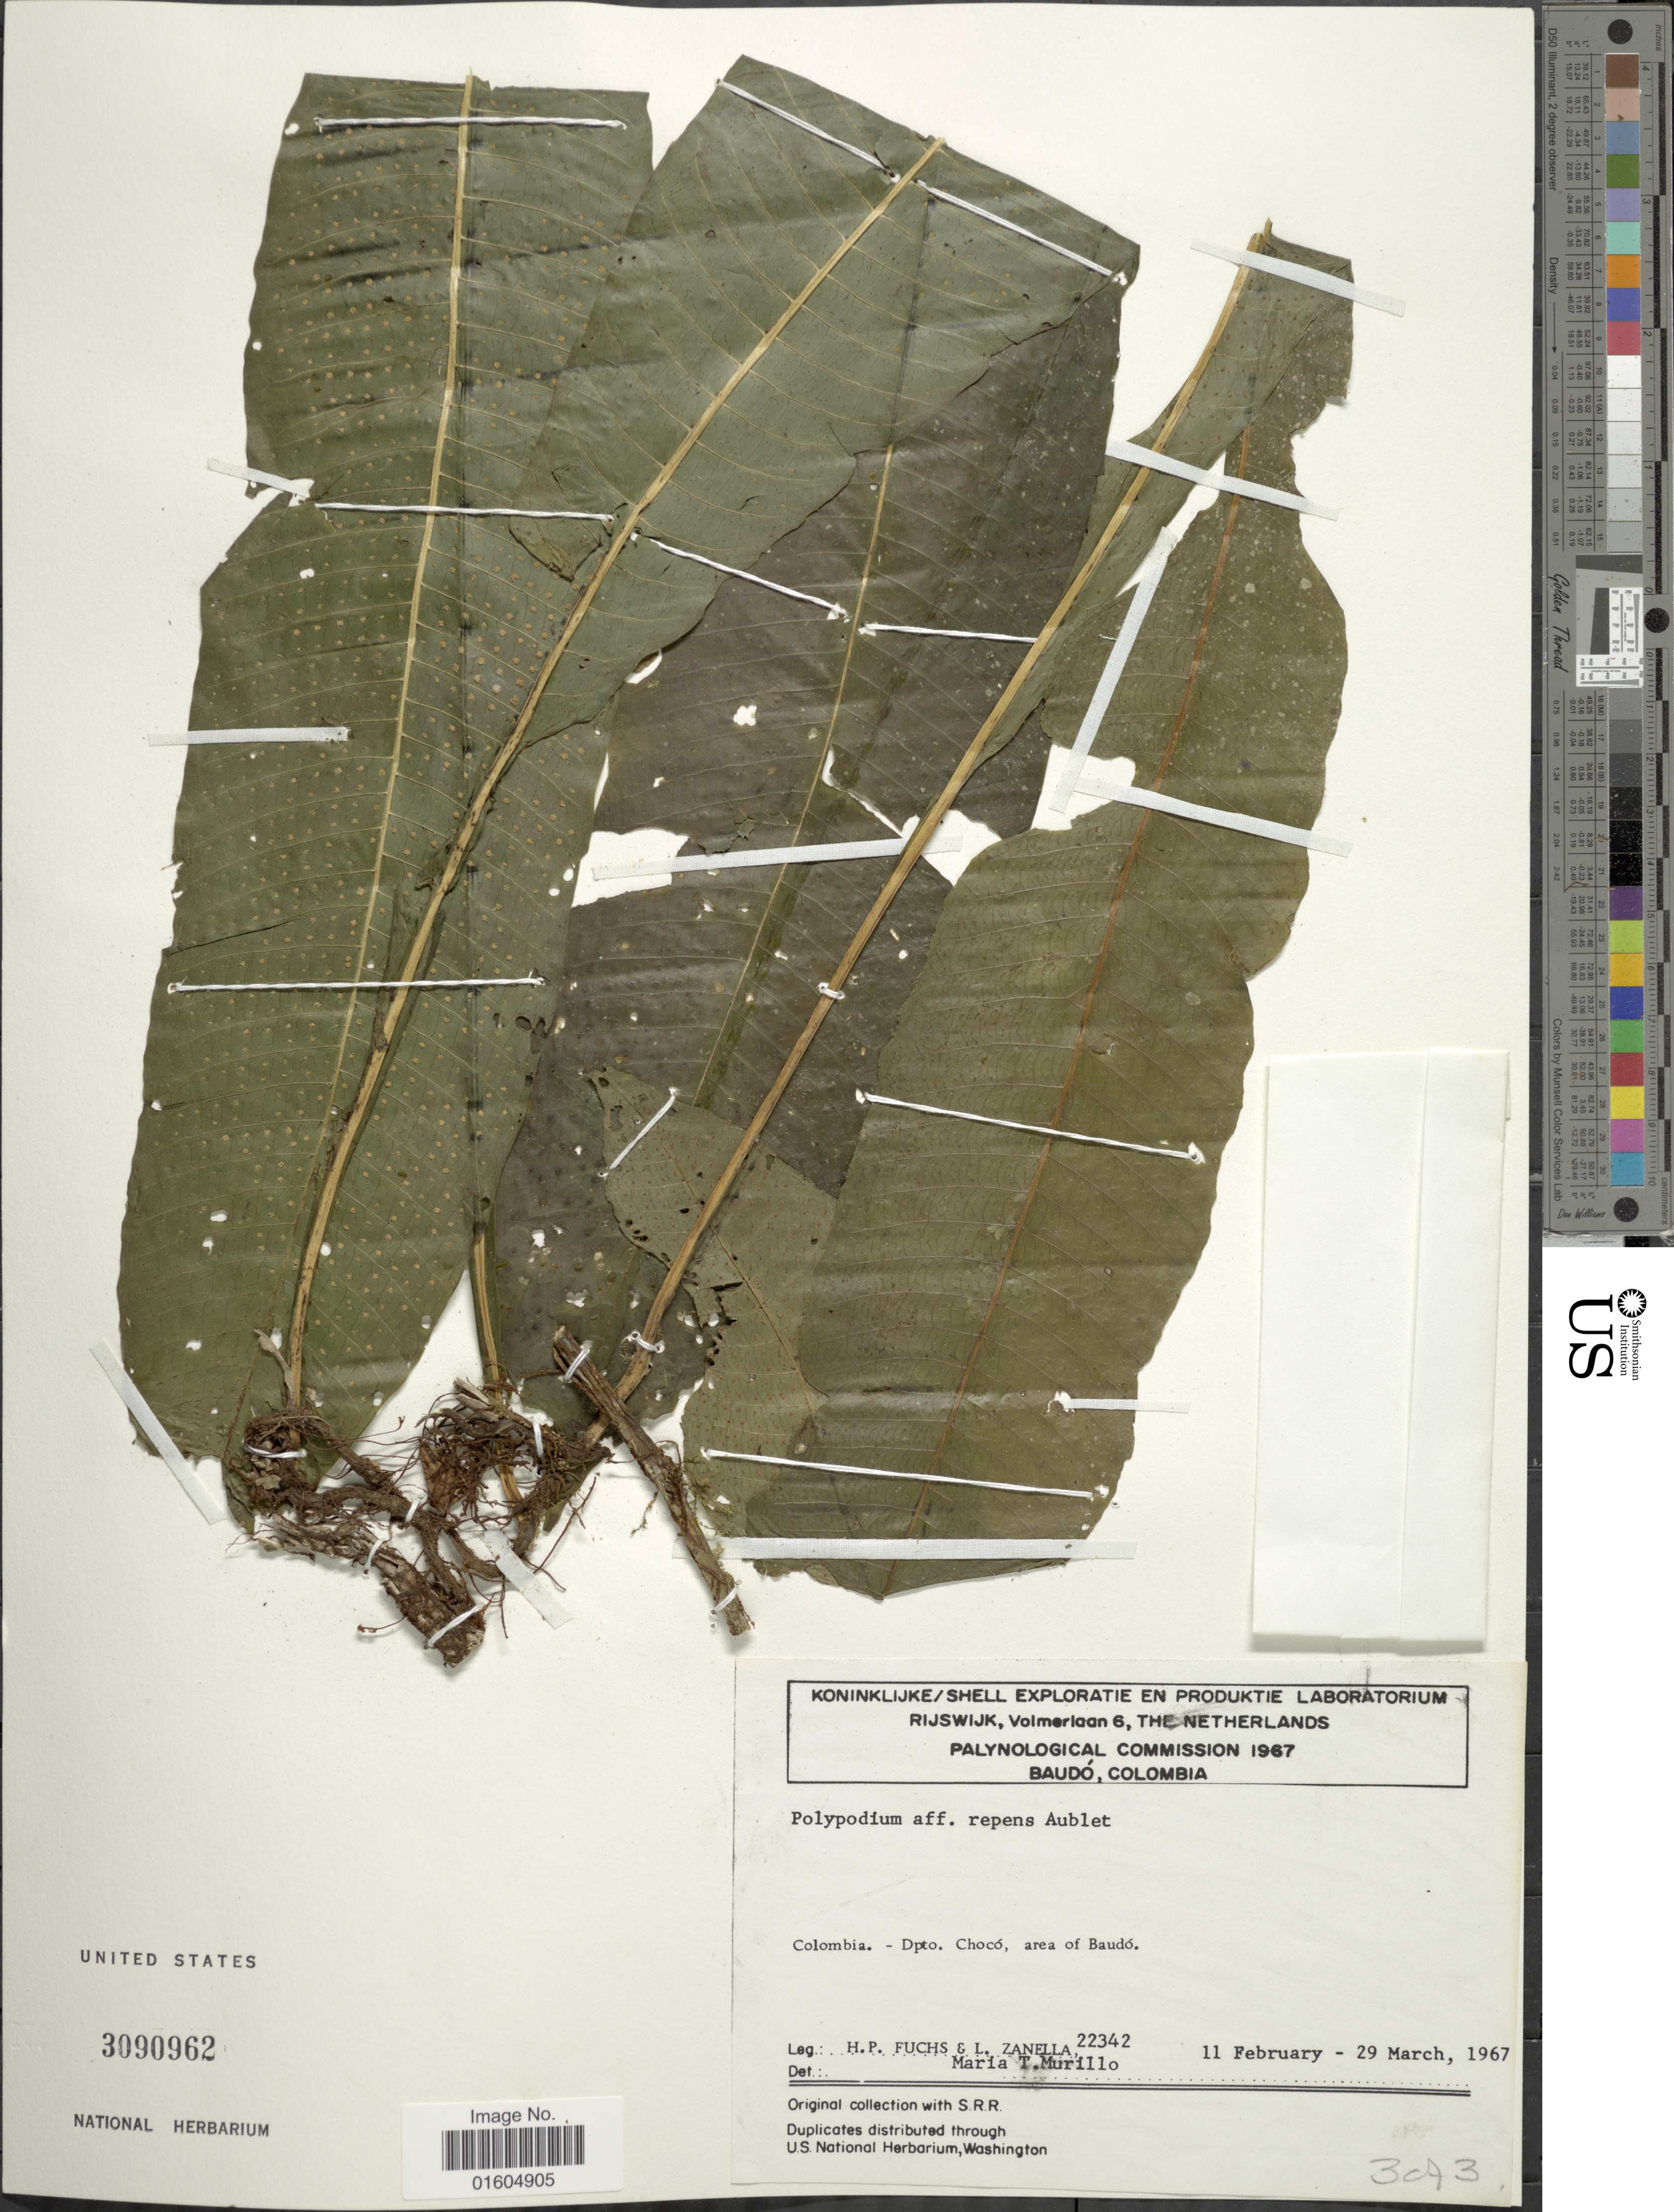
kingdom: Plantae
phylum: Tracheophyta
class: Polypodiopsida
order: Polypodiales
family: Polypodiaceae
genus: Campyloneurum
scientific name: Campyloneurum repens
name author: (Aubl.) C. Presl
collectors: H. P. Fuchs & L. Zanella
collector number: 22342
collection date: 1967-02-11/1967-03-29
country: Colombia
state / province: Chocó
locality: Colombia.- Dpto. Choco, area of Baudo.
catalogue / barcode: US 3090962